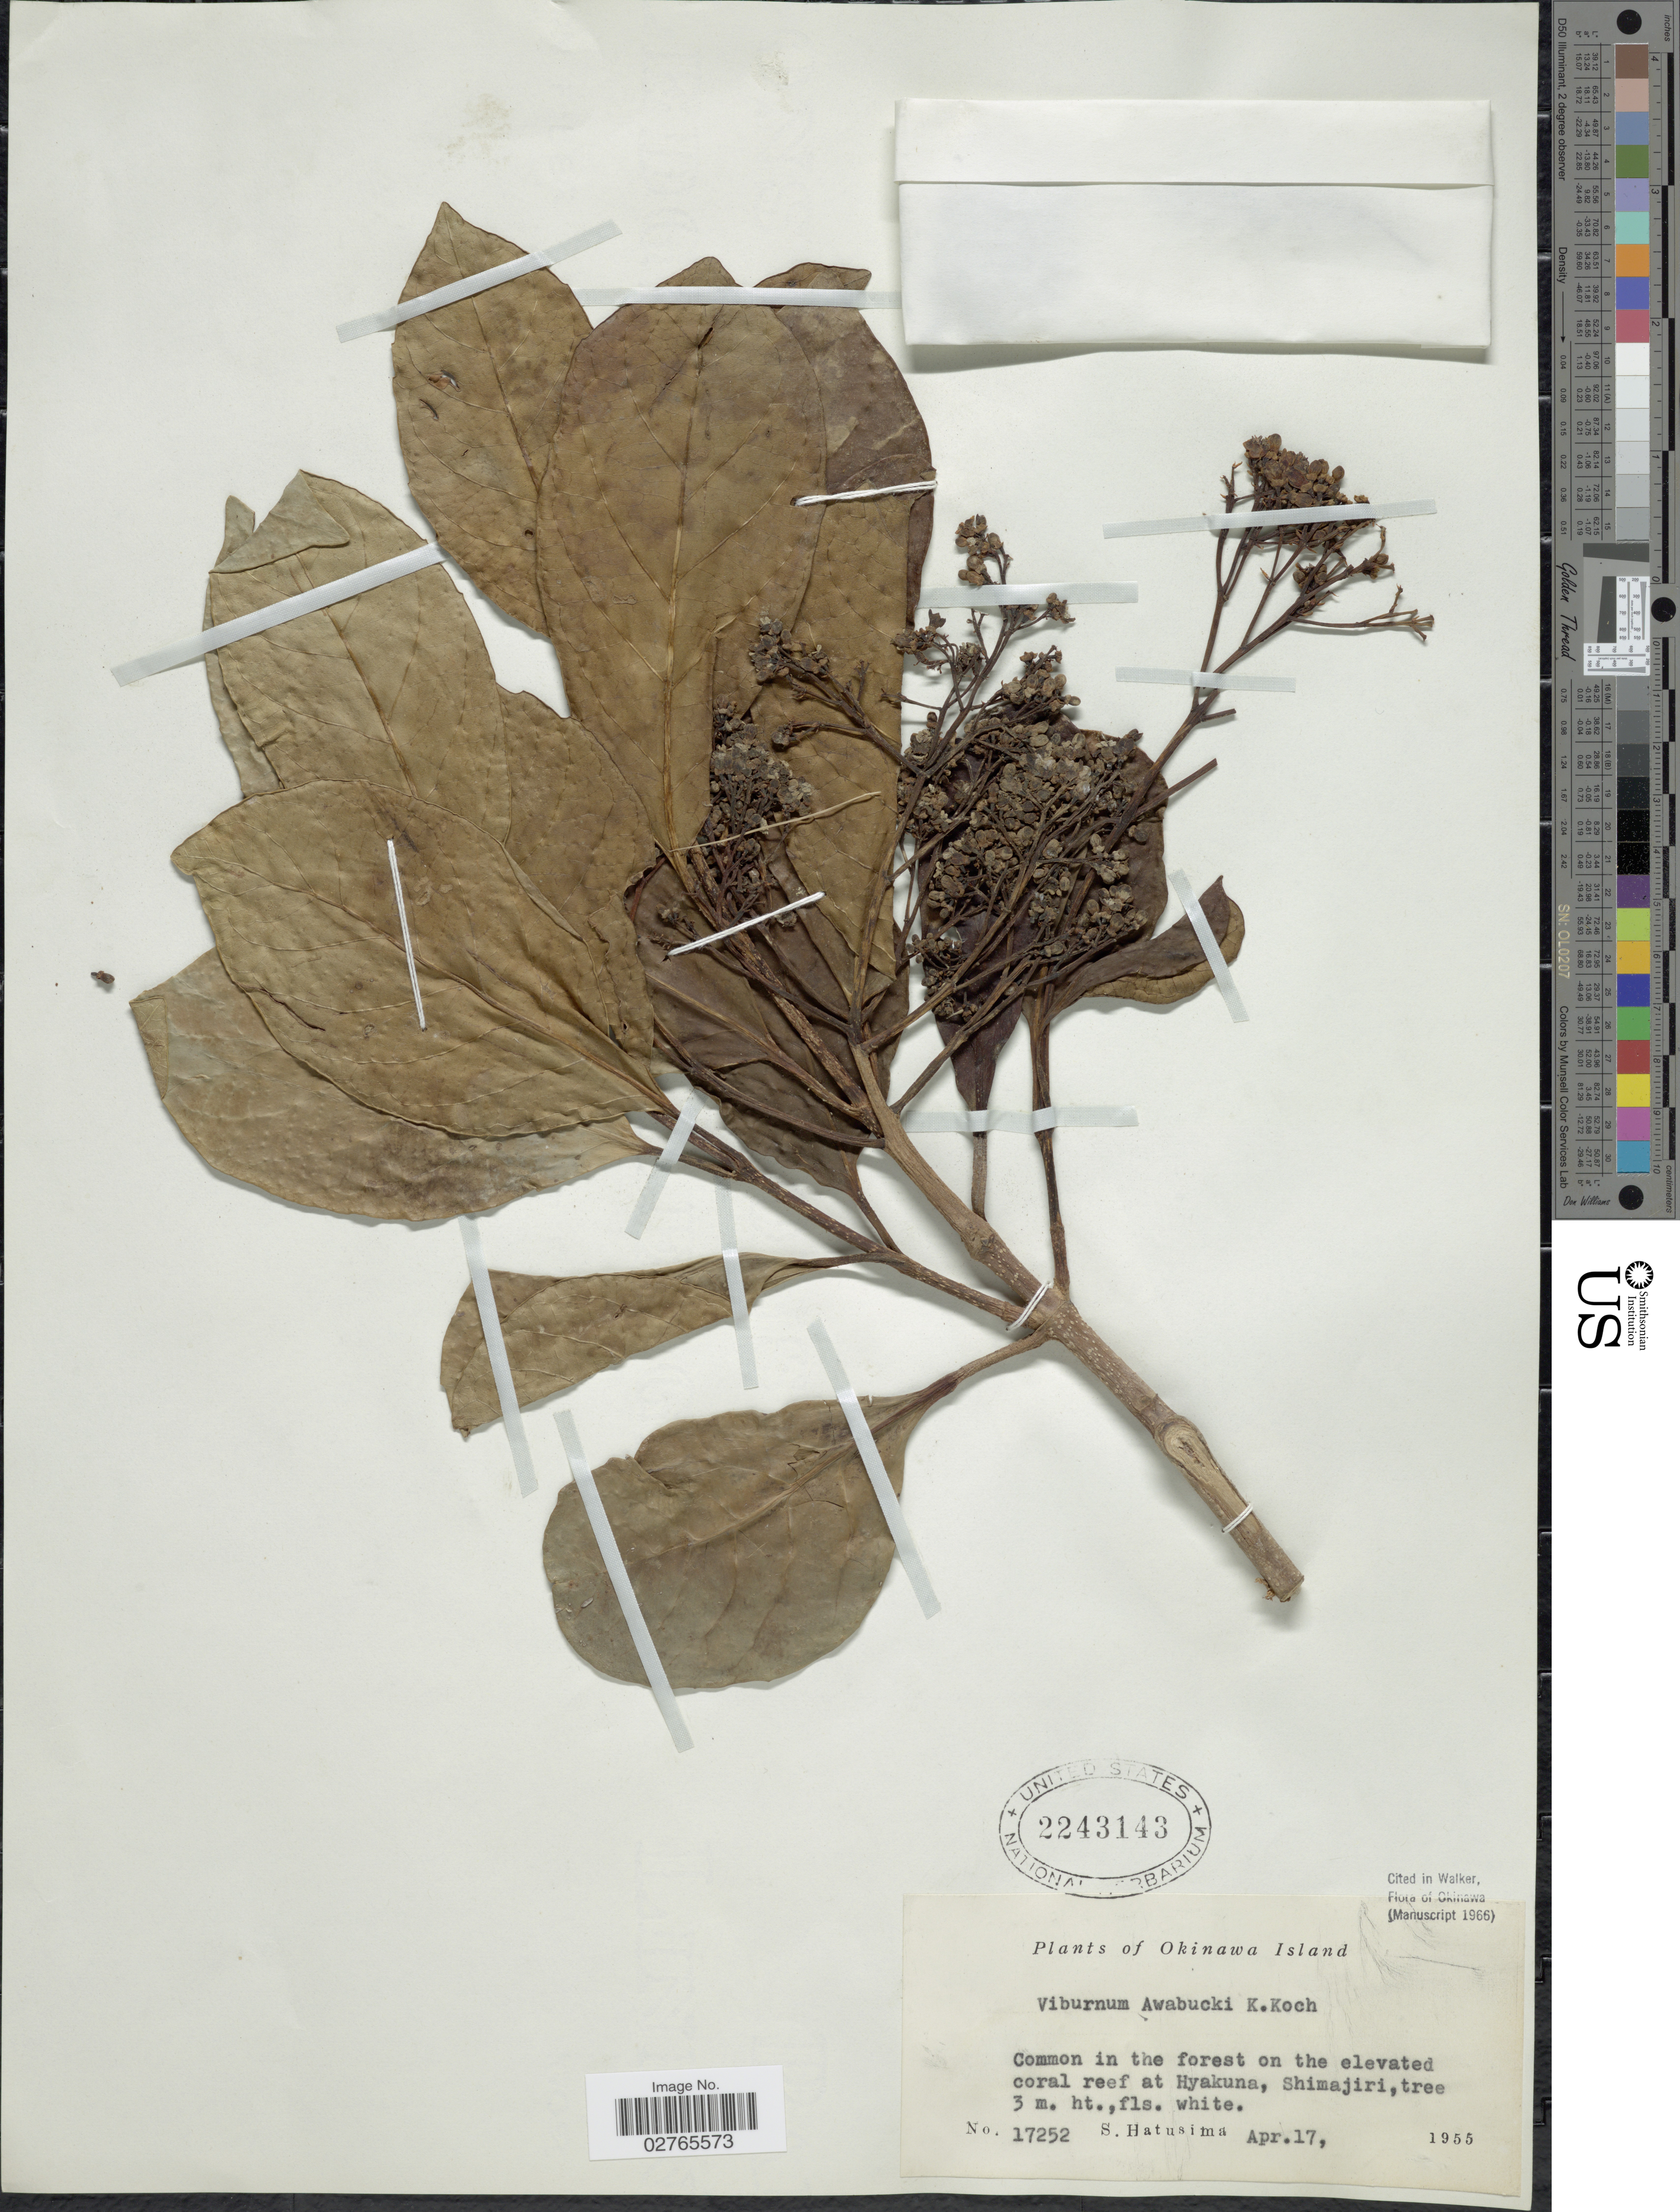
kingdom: Plantae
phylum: Tracheophyta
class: Magnoliopsida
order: Dipsacales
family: Viburnaceae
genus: Viburnum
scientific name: Viburnum awabuki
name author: K. Koch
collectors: S. Hatusima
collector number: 17252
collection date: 1955-04-17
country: Japan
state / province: Okinawa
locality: Okinawa Island. Common in the forest on the elevated coral reef at Hyakunam Shimajiri.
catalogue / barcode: US 2243143